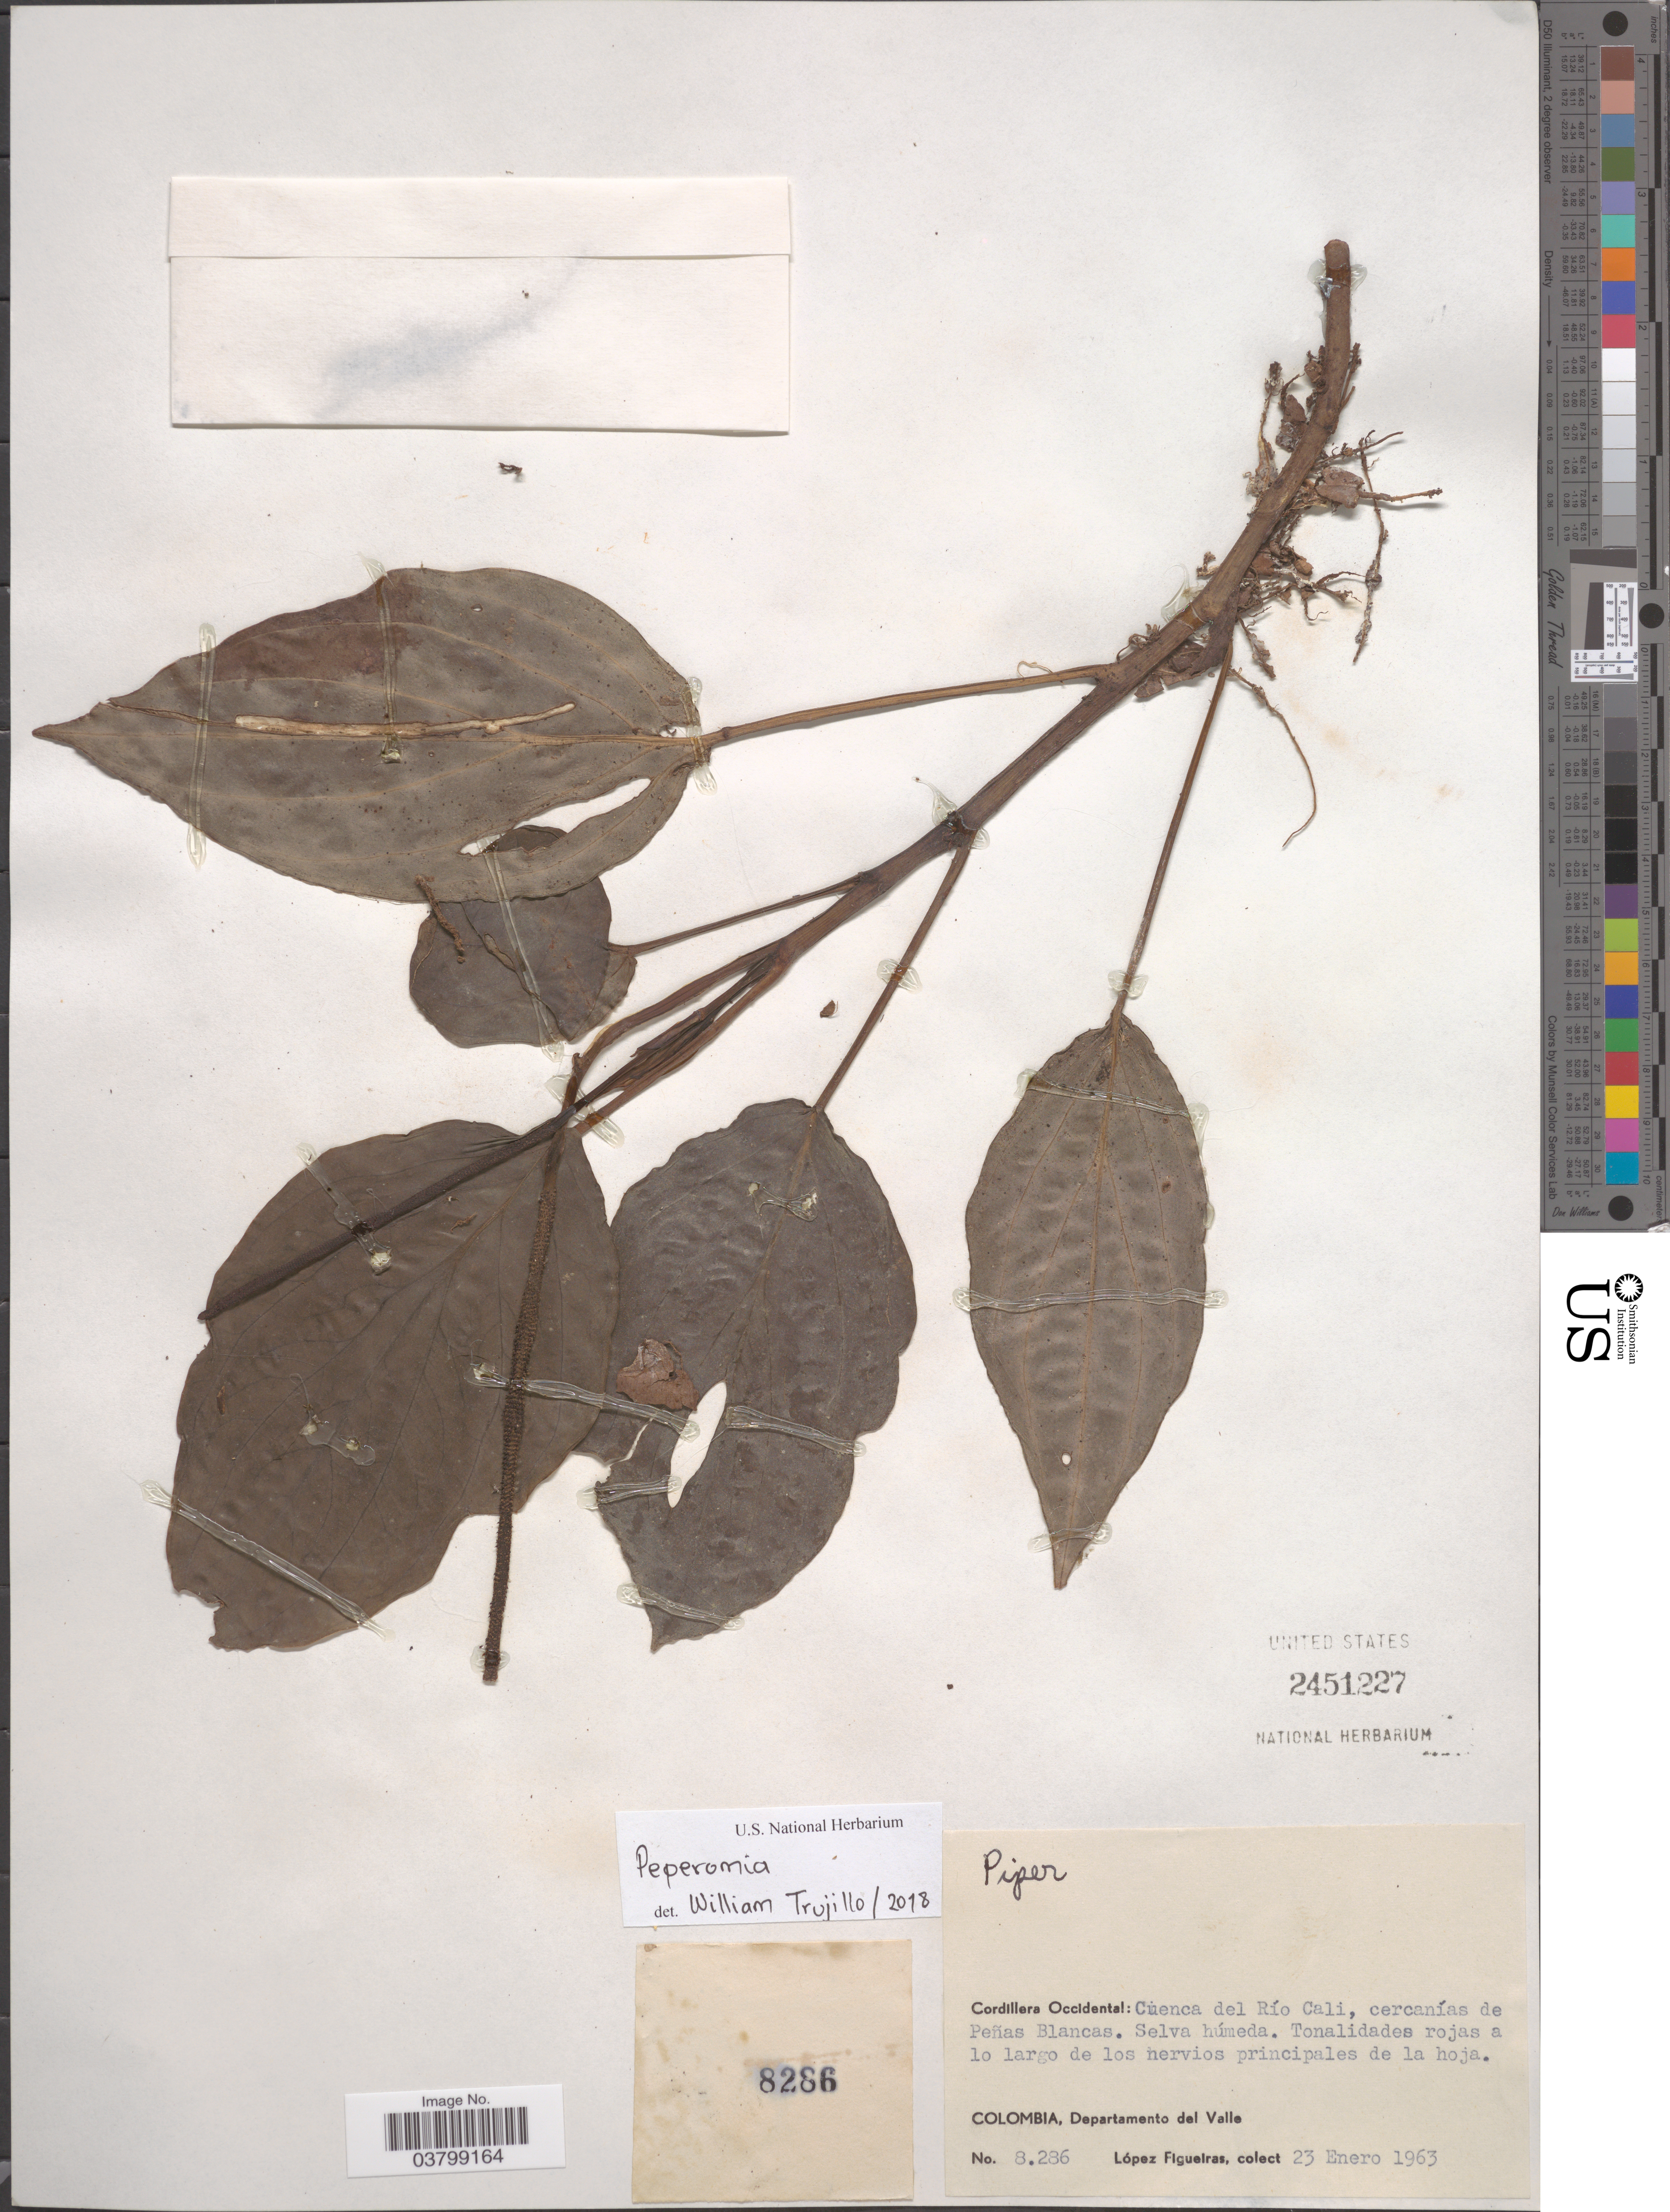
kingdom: Plantae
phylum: Tracheophyta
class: Magnoliopsida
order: Piperales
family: Piperaceae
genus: Peperomia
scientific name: Peperomia sympodialis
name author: Trel. & Yunck.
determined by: Jiménez, José Estaban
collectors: M. López Figueiras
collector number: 8286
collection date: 1963-01-23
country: Colombia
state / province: Valle del Cauca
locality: Cordillera Occidental: Cuenca del Río Cali, cercanías de Peñas Blancas. Departamento del Valle.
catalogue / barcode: US 2451227